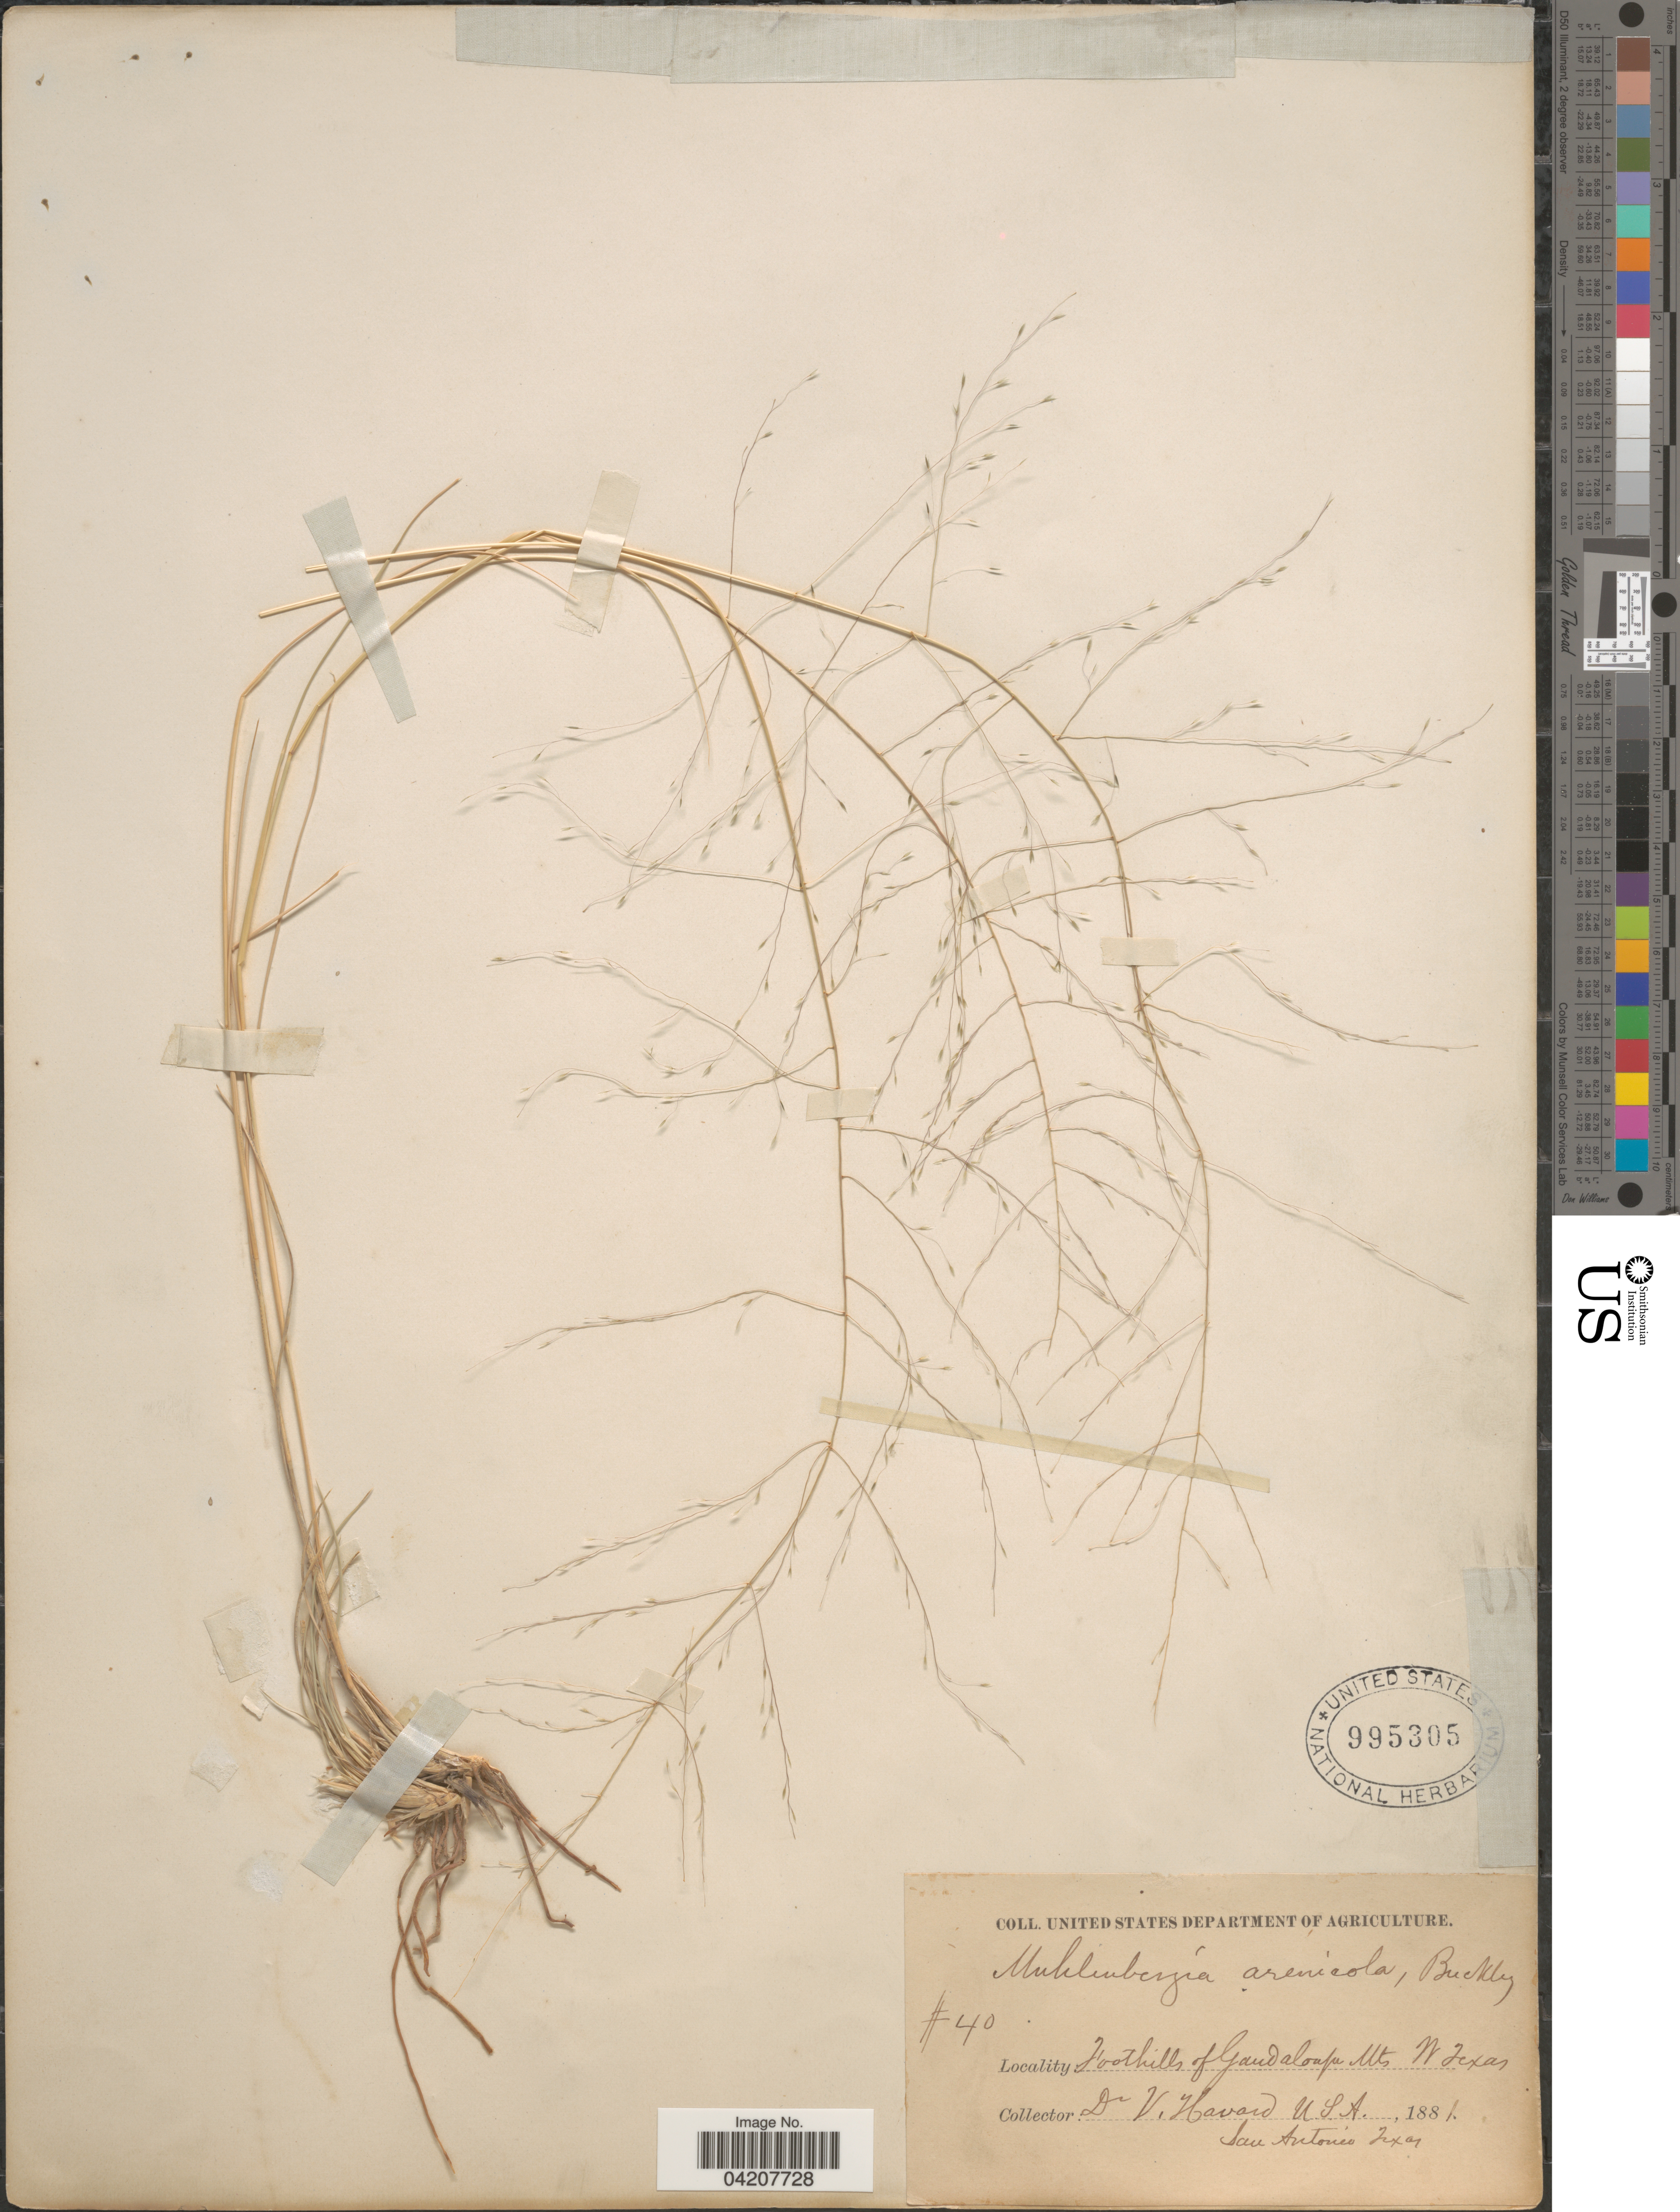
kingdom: Plantae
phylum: Tracheophyta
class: Liliopsida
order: Poales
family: Poaceae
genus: Muhlenbergia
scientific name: Muhlenbergia arenicola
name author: Buckley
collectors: V. Havard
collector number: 40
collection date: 1881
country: United States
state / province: Texas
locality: Foothills of Gaudaloupe Mts W. Texas.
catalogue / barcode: US 995305